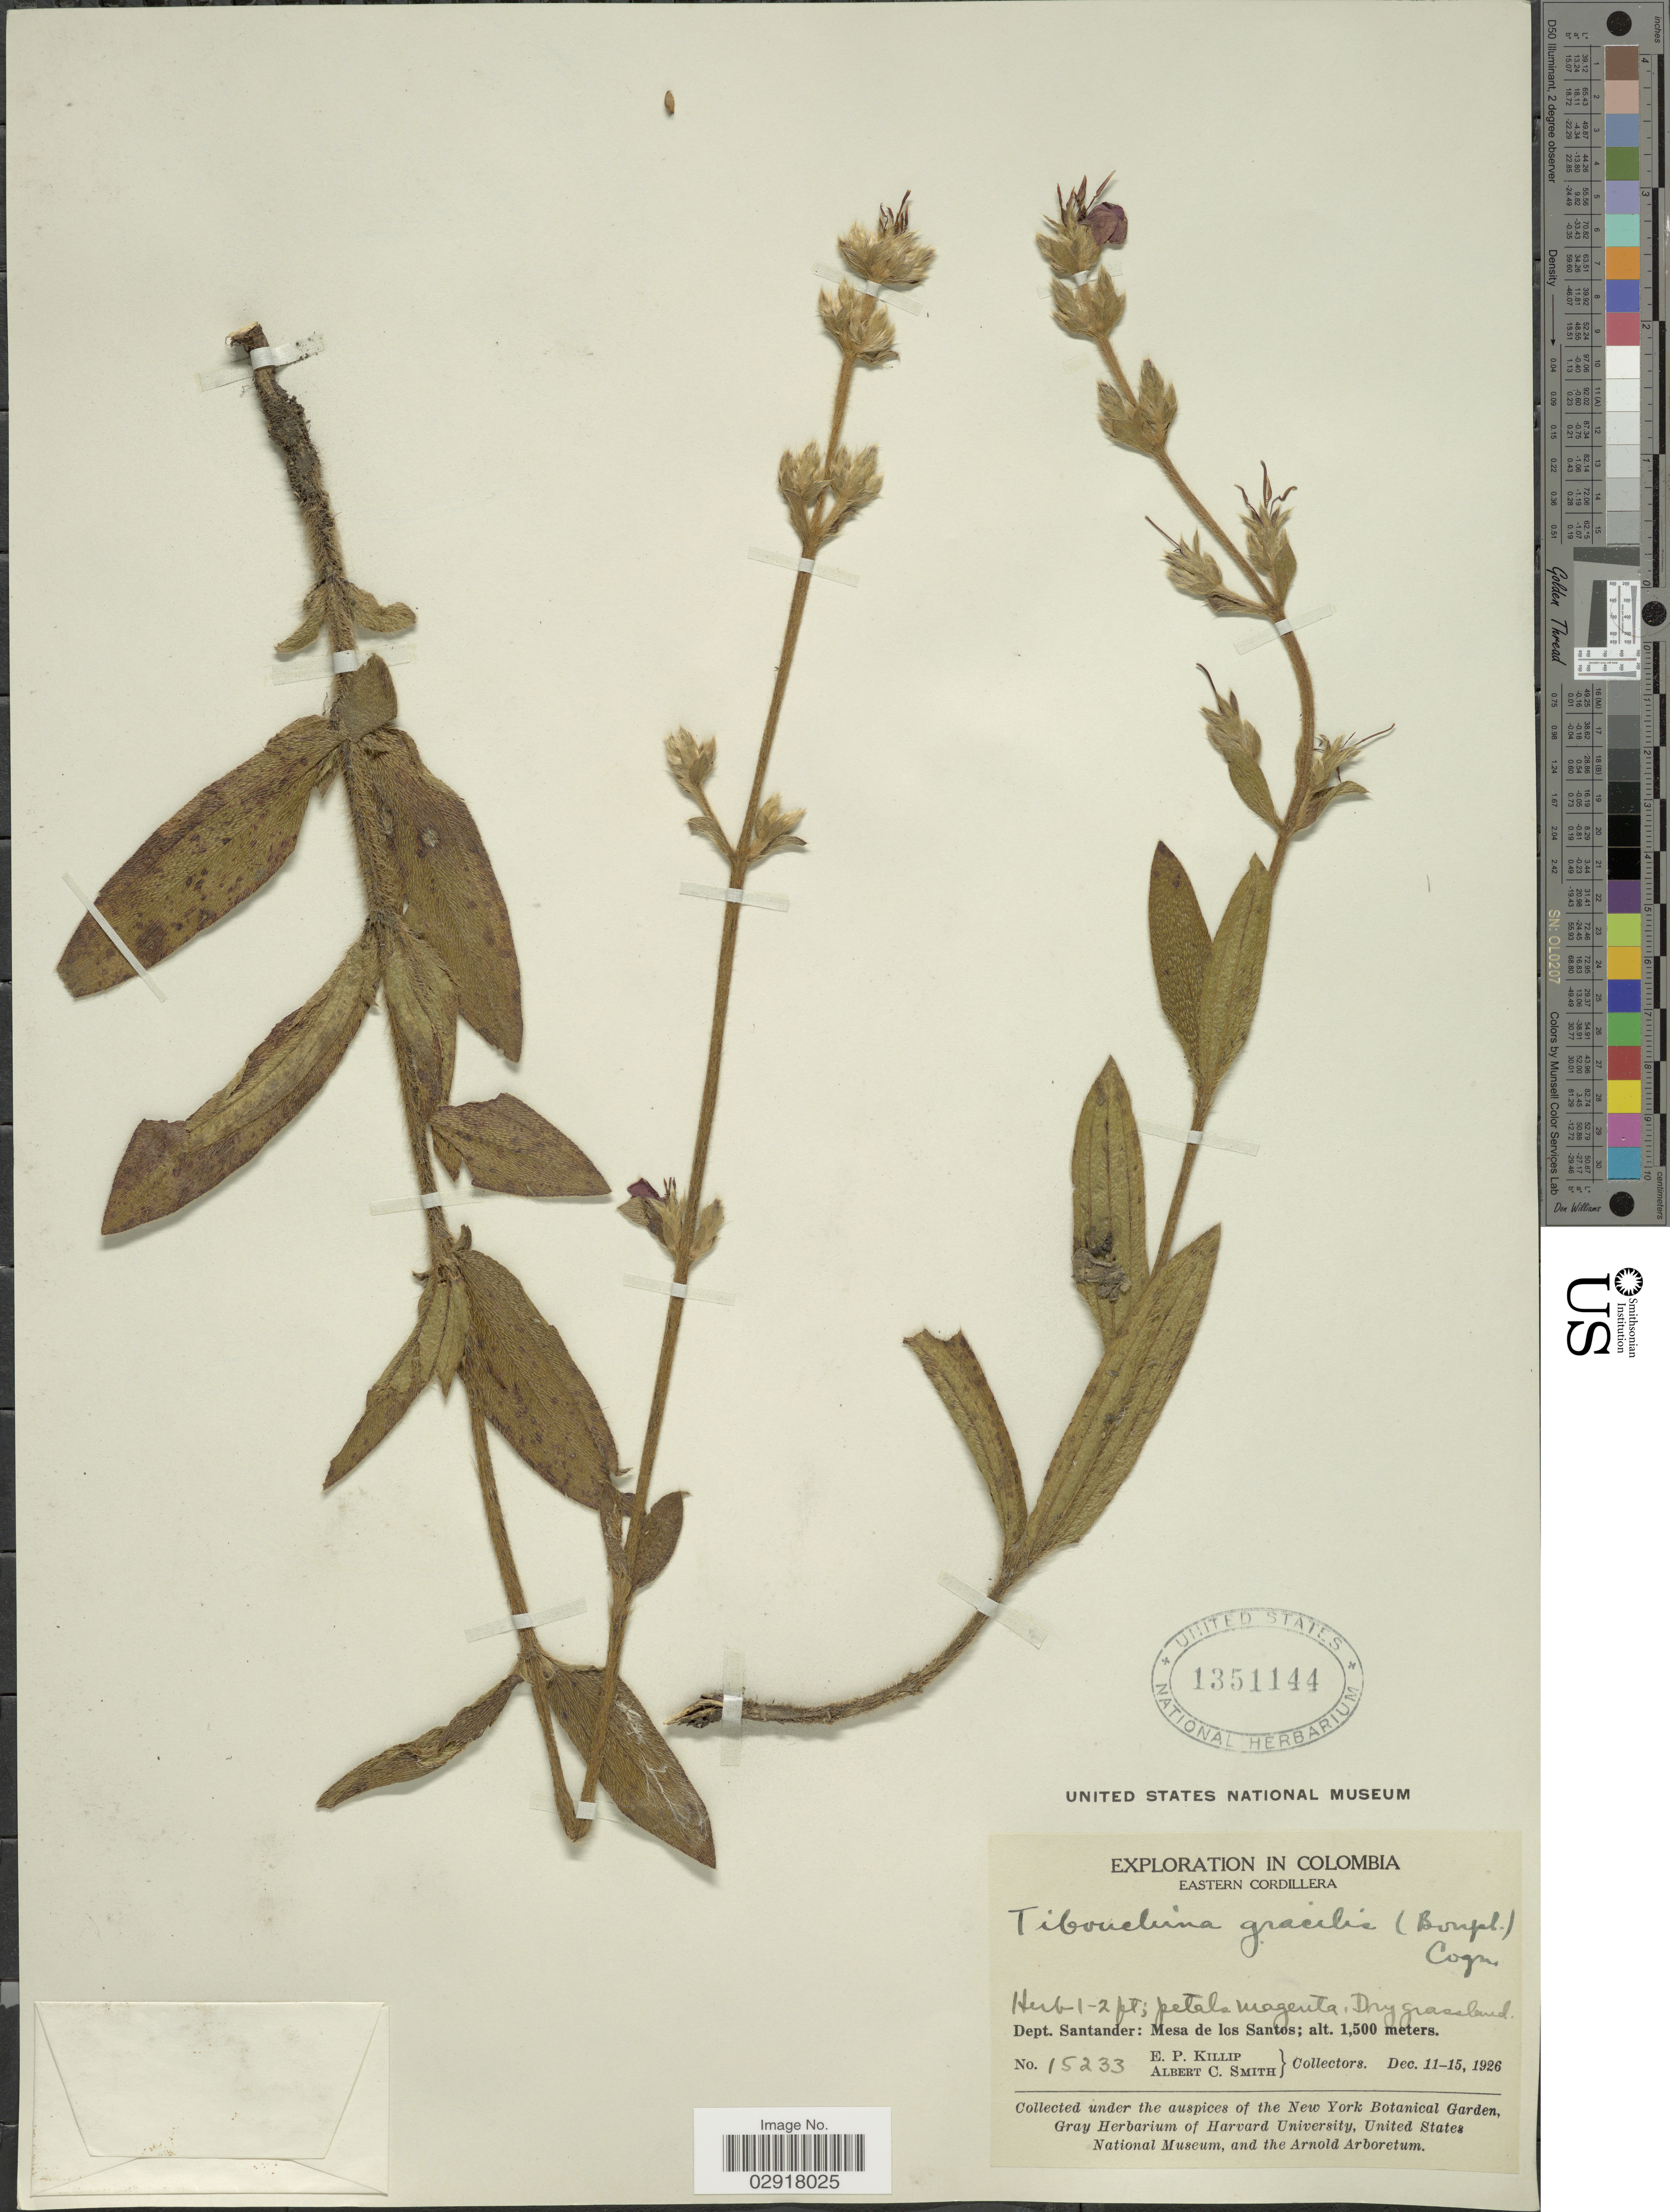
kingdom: Plantae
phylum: Tracheophyta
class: Magnoliopsida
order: Myrtales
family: Melastomataceae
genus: Chaetogastra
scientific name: Chaetogastra gracilis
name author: (Bonpl.) DC.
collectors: E. P. Killip & A. C. Smith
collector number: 15233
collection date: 1926-12-11/1926-12-15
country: Colombia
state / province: Santander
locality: Eastern Cordillera. Dept. Santander: Mesa de los Santos.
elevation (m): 1500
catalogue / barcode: US 1351144